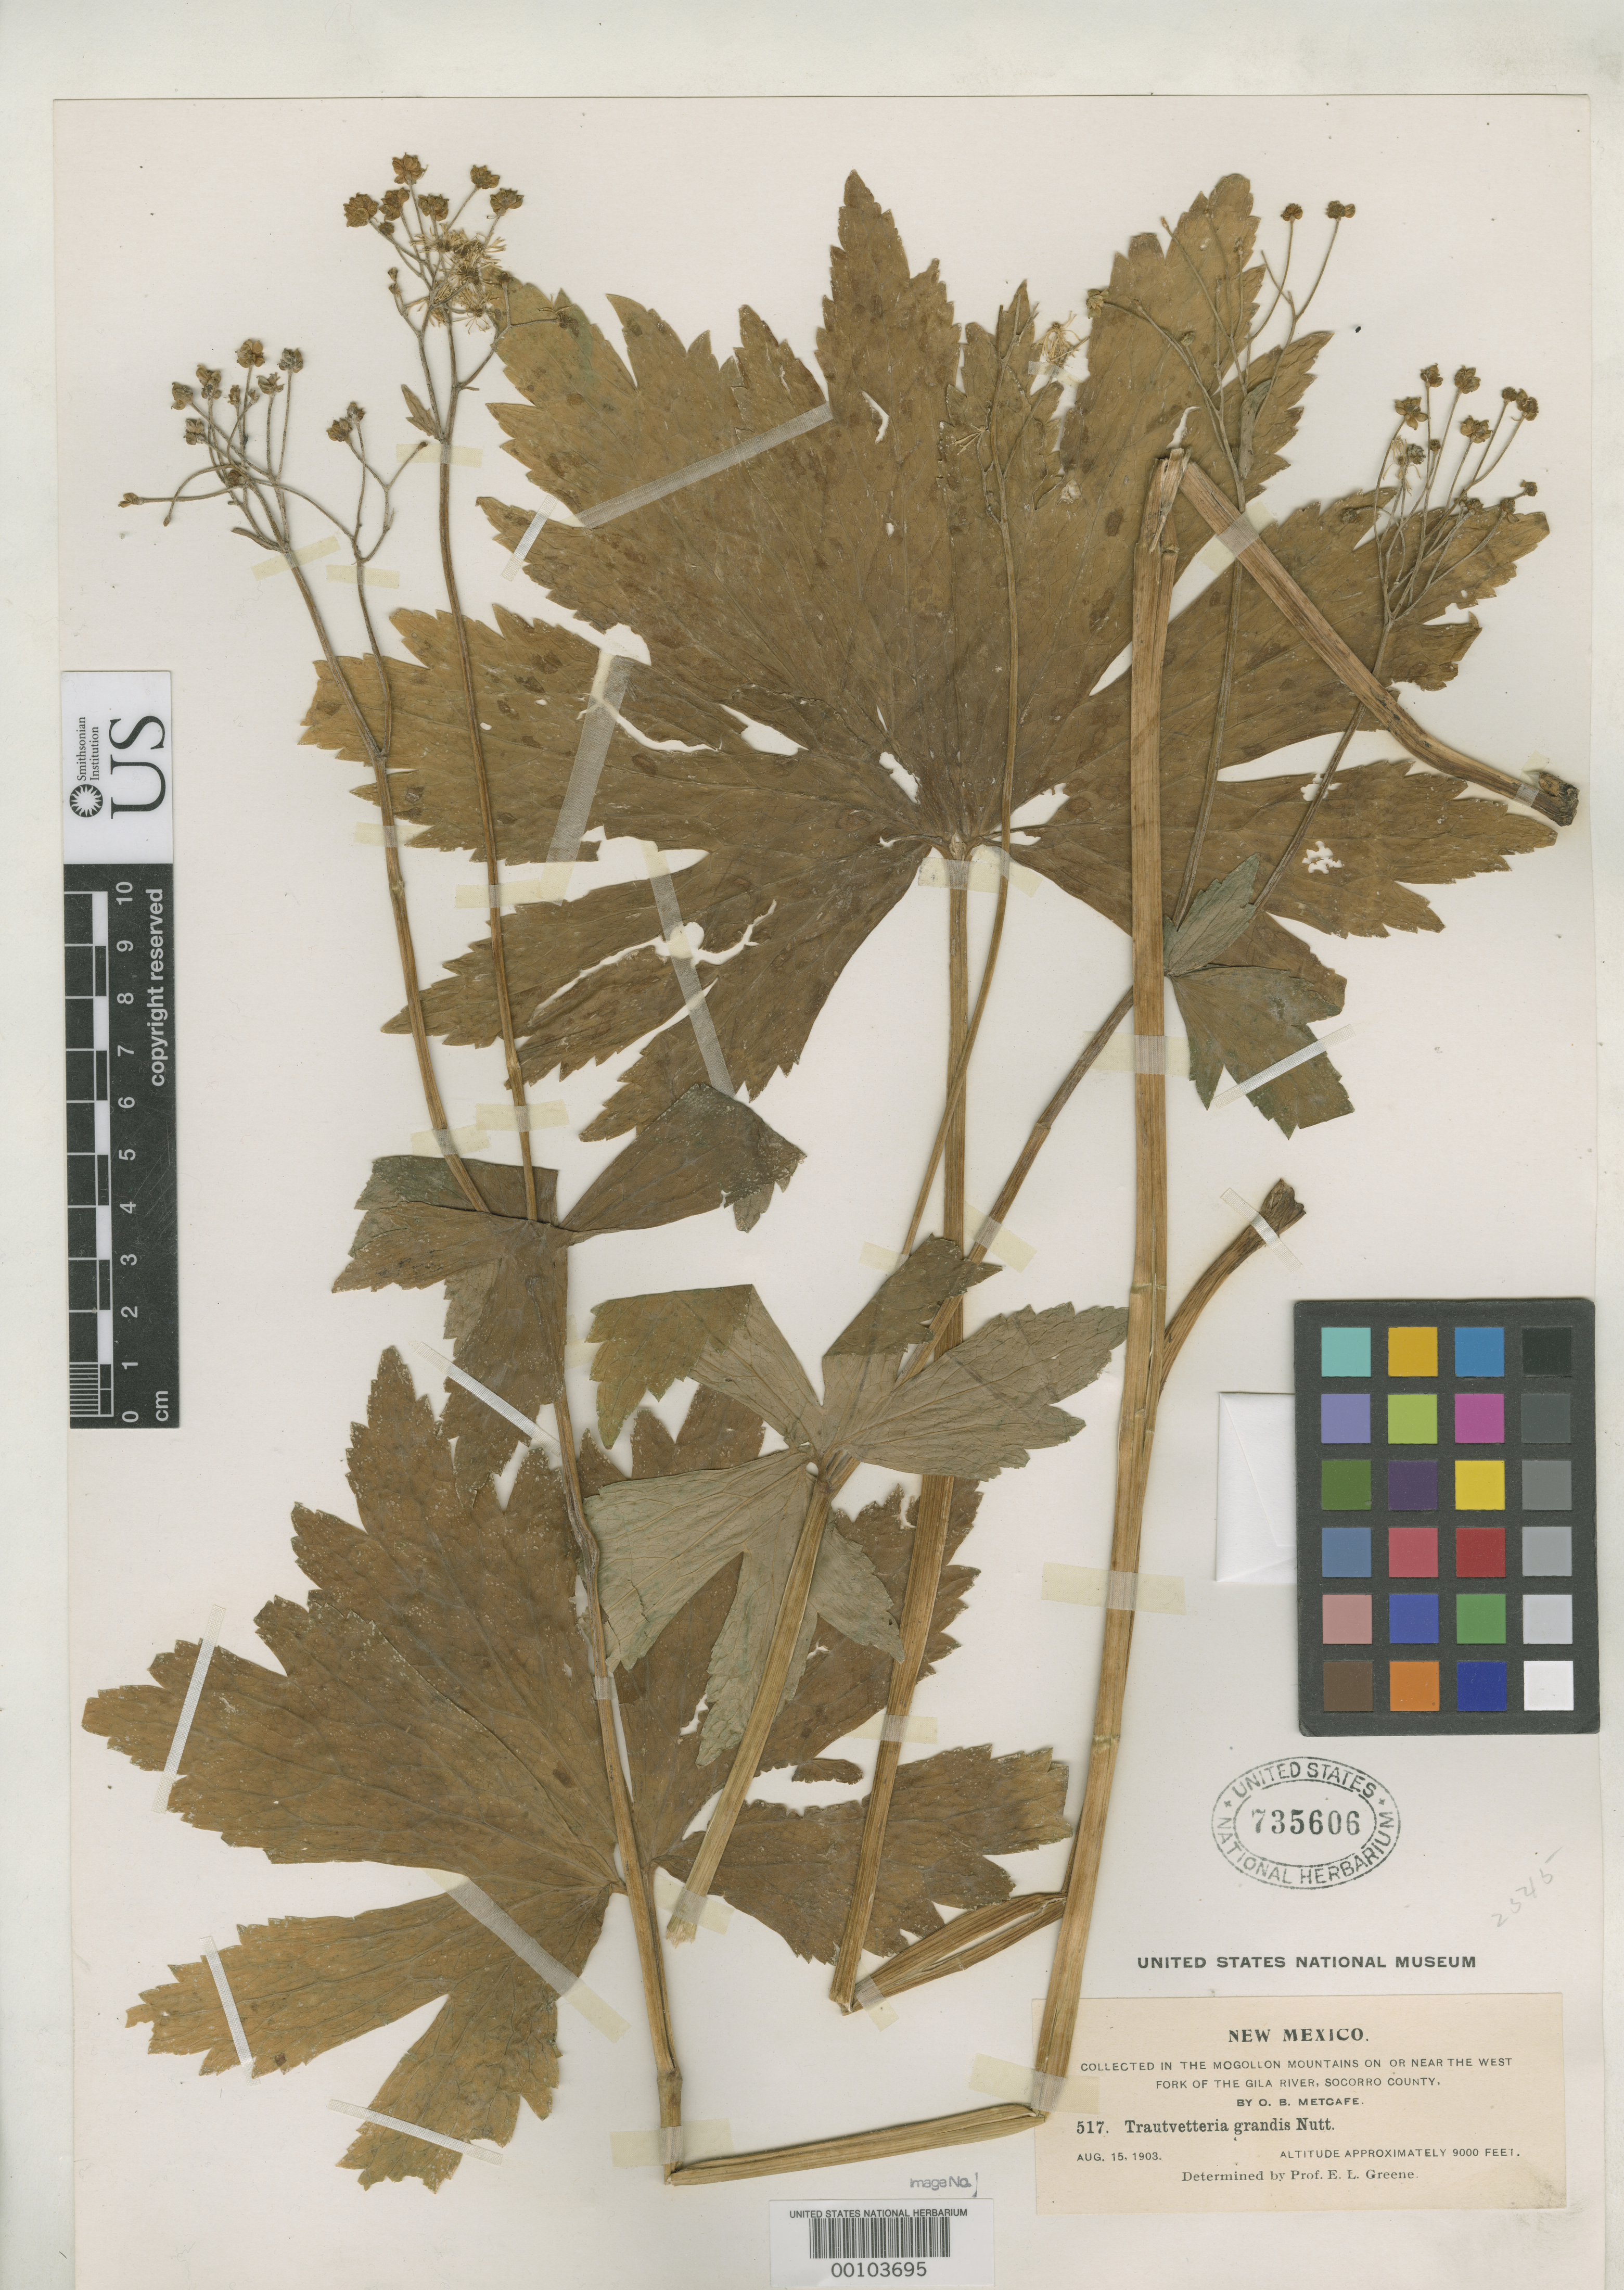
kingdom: Plantae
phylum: Tracheophyta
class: Magnoliopsida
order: Ranunculales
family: Ranunculaceae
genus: Trautvetteria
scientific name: Trautvetteria media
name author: Greene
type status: Isotype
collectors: O. B. Metcalfe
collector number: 517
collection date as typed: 15 Aug 1903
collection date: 1903-08-15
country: United States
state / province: New Mexico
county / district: Socorro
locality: Mogollon Mountains, on or near west fork of Gila River.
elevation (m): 2743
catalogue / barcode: US 735606